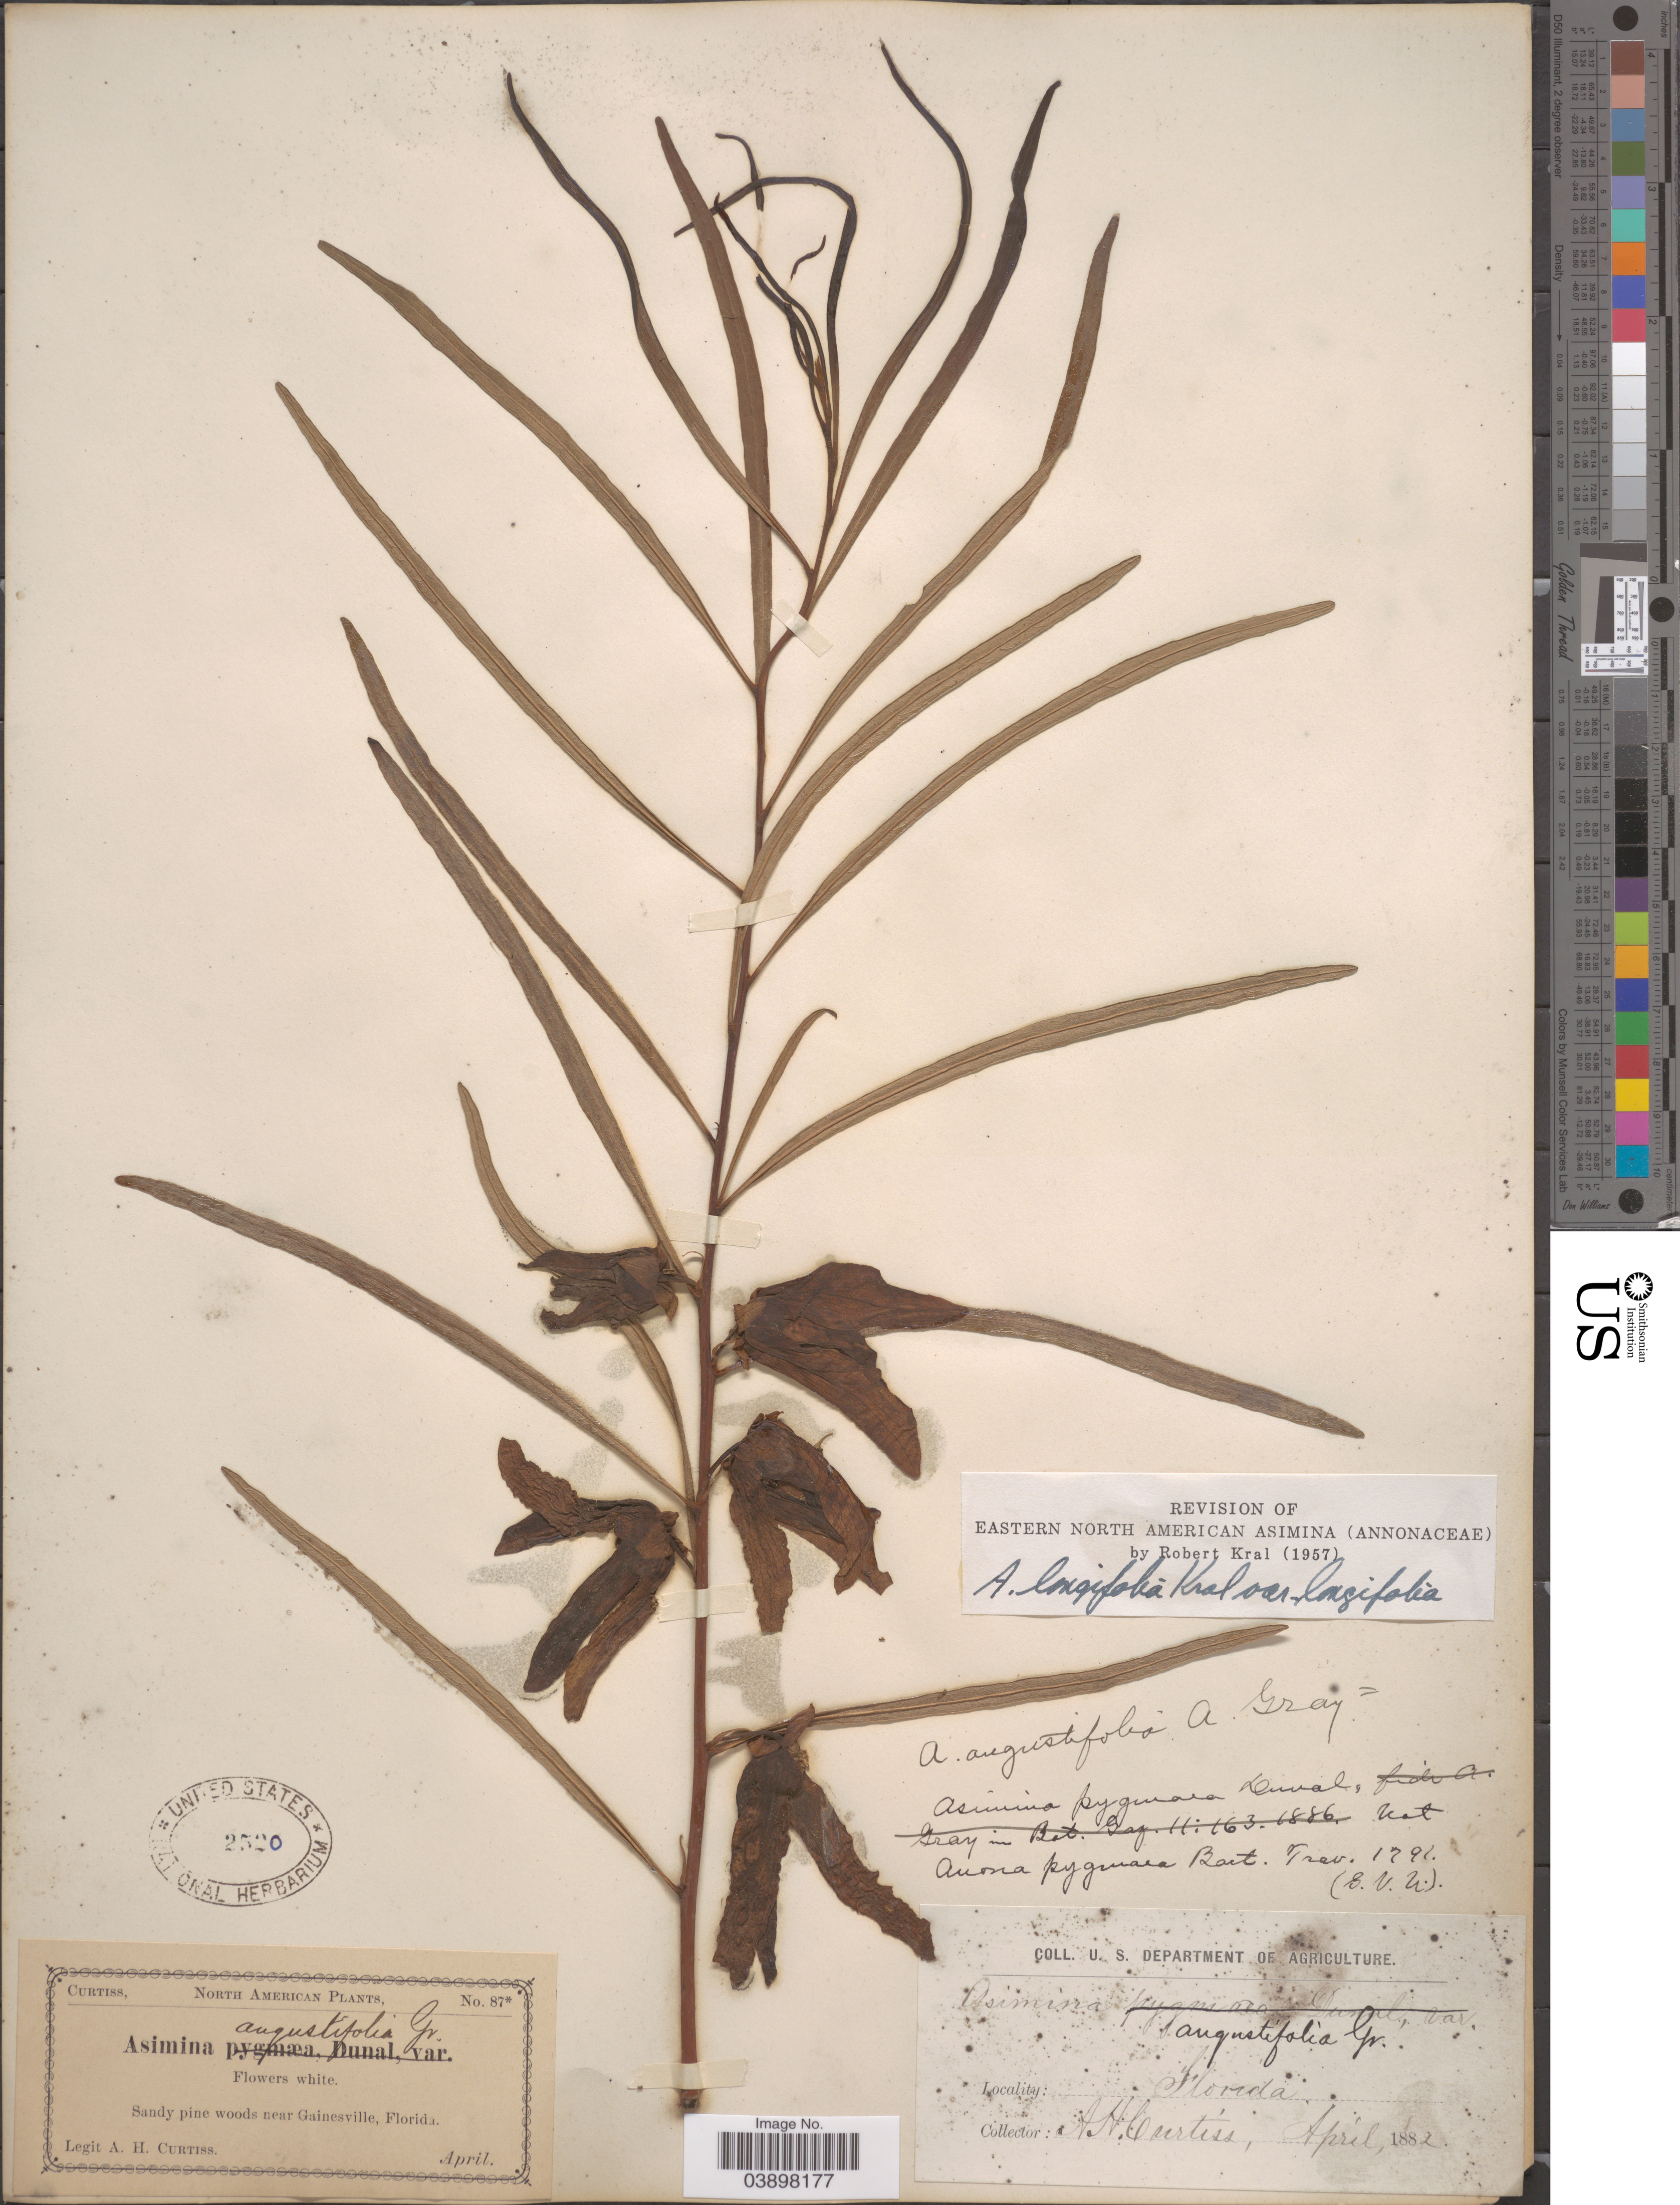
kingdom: Plantae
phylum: Tracheophyta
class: Magnoliopsida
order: Magnoliales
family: Annonaceae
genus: Asimina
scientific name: Asimina longifolia var. longifolia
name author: Kral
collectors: A. H. Curtiss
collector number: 87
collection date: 1882-04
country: United States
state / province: Florida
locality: Near Gainesville.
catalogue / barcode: US 2520